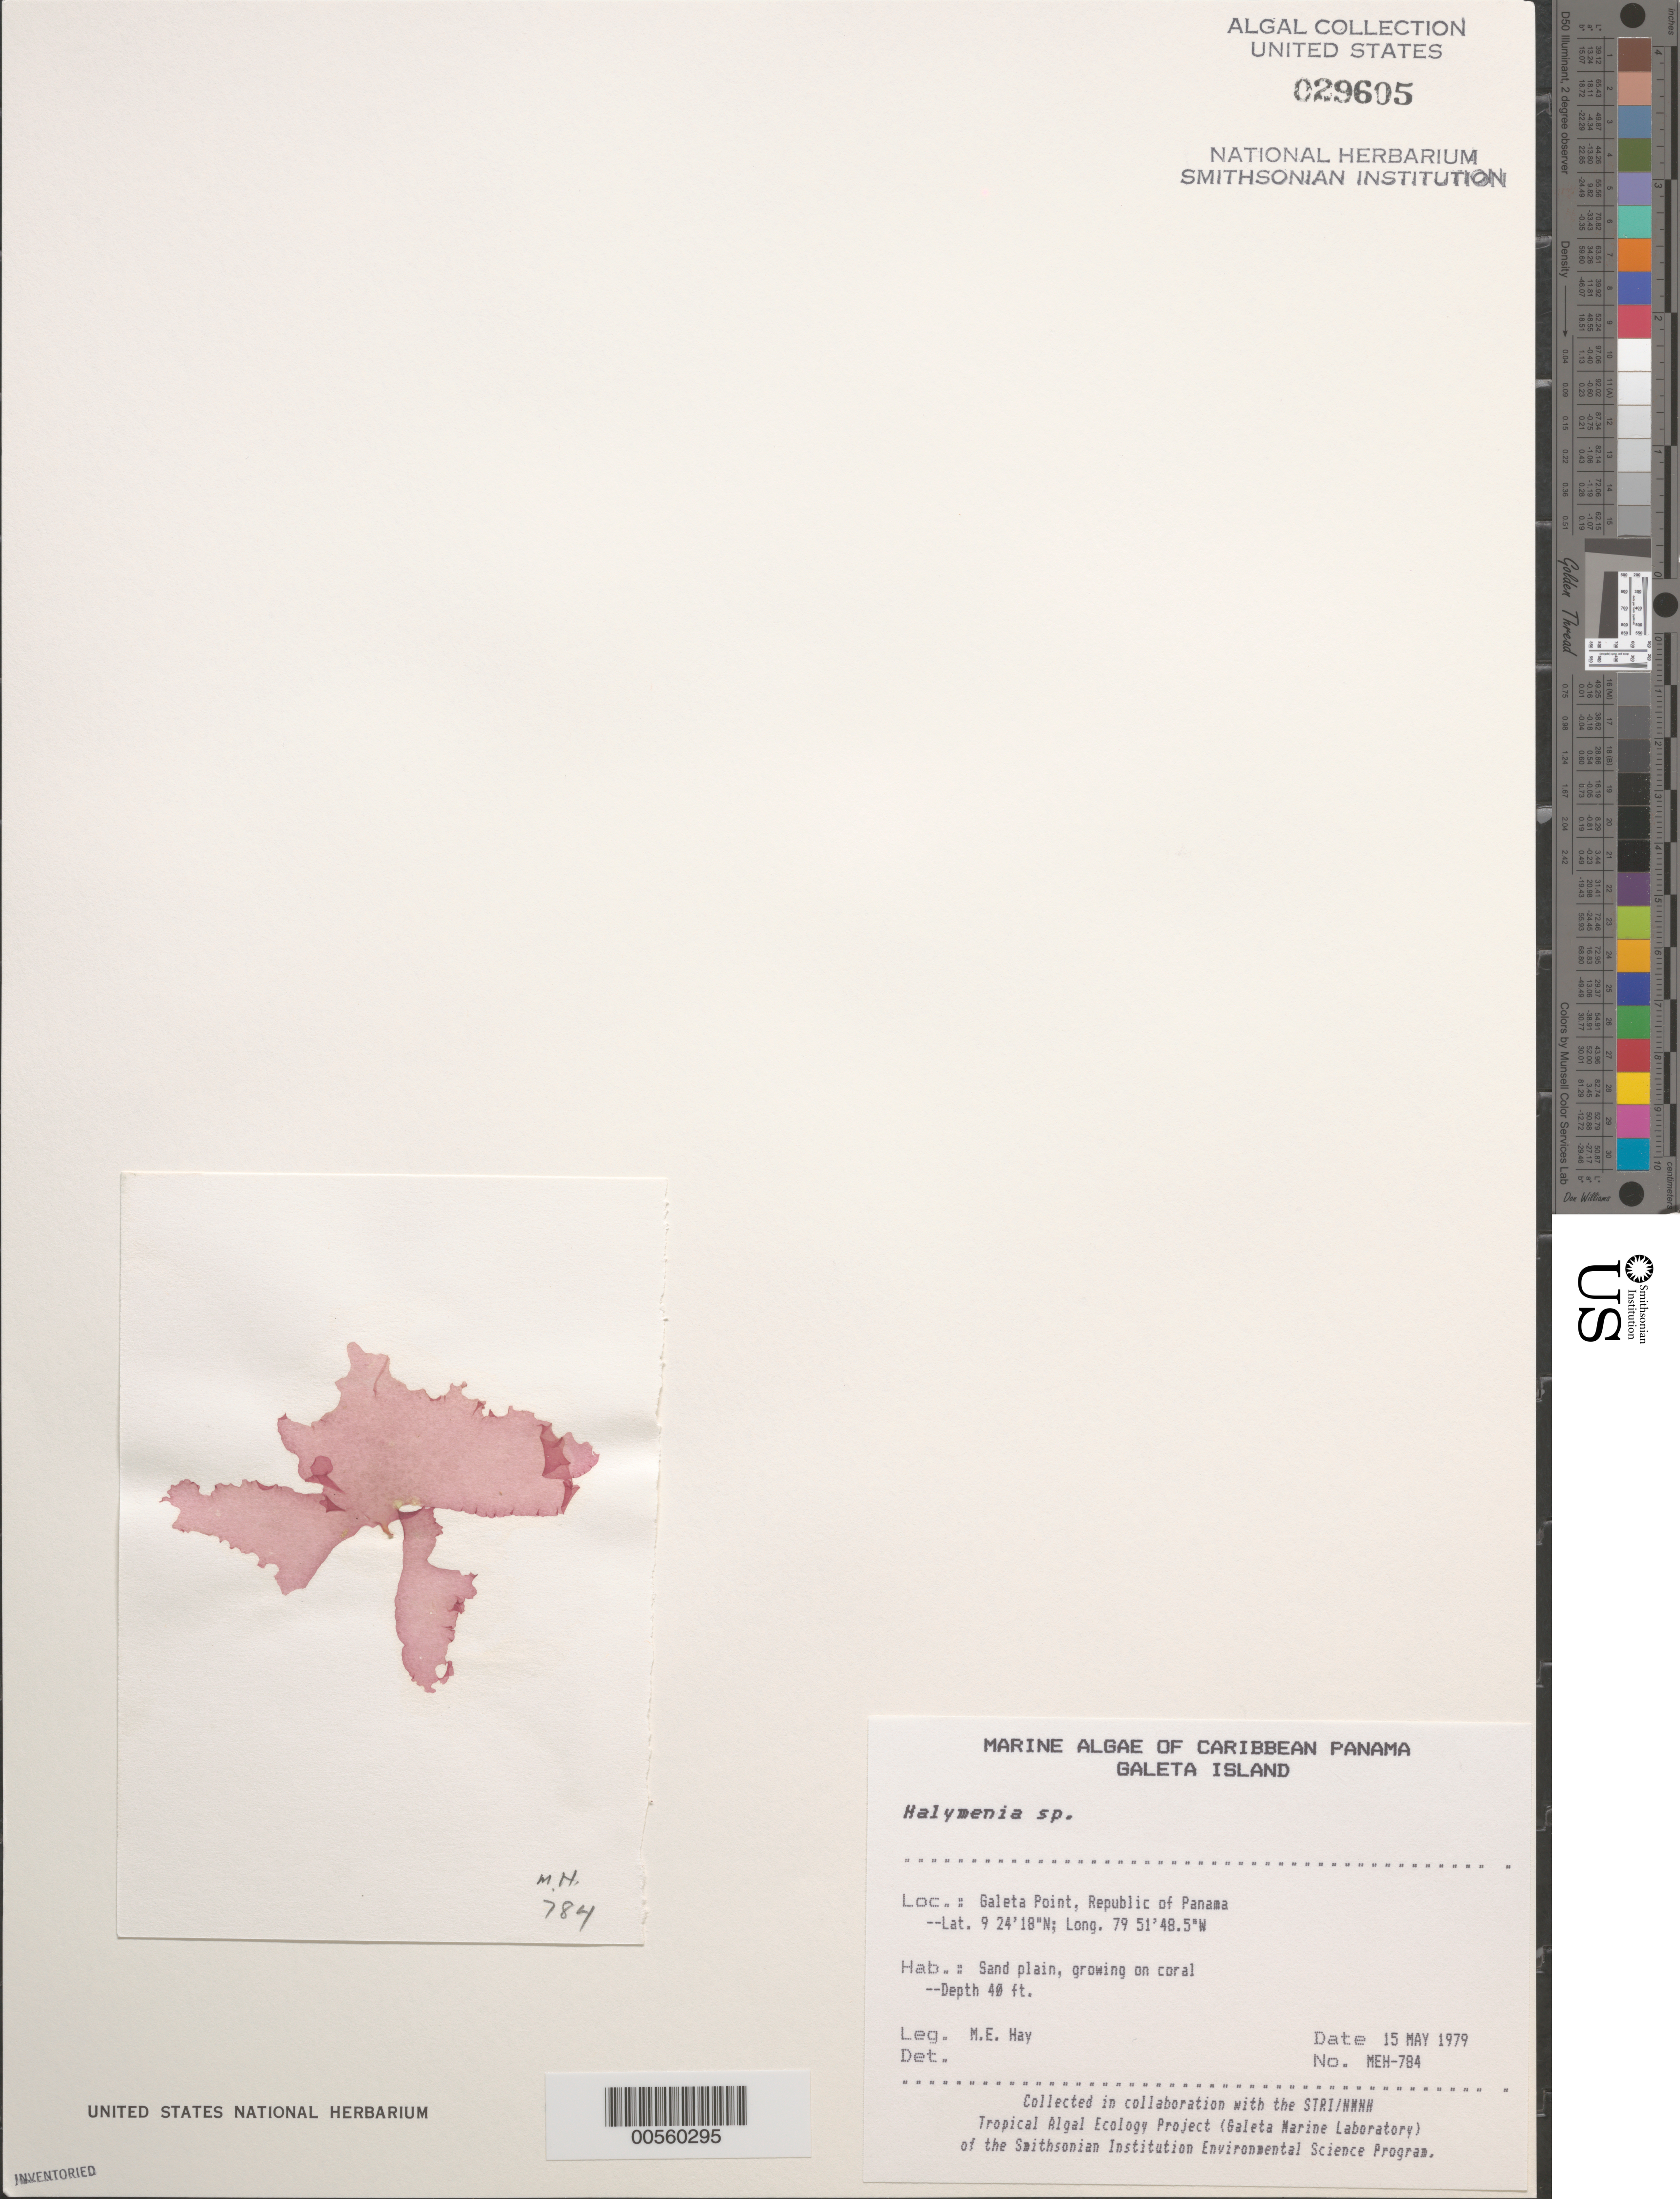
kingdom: Plantae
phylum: Rhodophyta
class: Florideophyceae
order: Halymeniales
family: Halymeniaceae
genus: Halymenia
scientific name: Halymenia sp.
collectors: M. E. Hay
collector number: MEH-784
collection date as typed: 15 May 1979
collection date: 1979-05-15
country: Panama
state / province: Colón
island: Galeta Island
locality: Galeta Point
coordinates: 9 24' 18" N, 79 51' 48.5" W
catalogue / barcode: US 29605